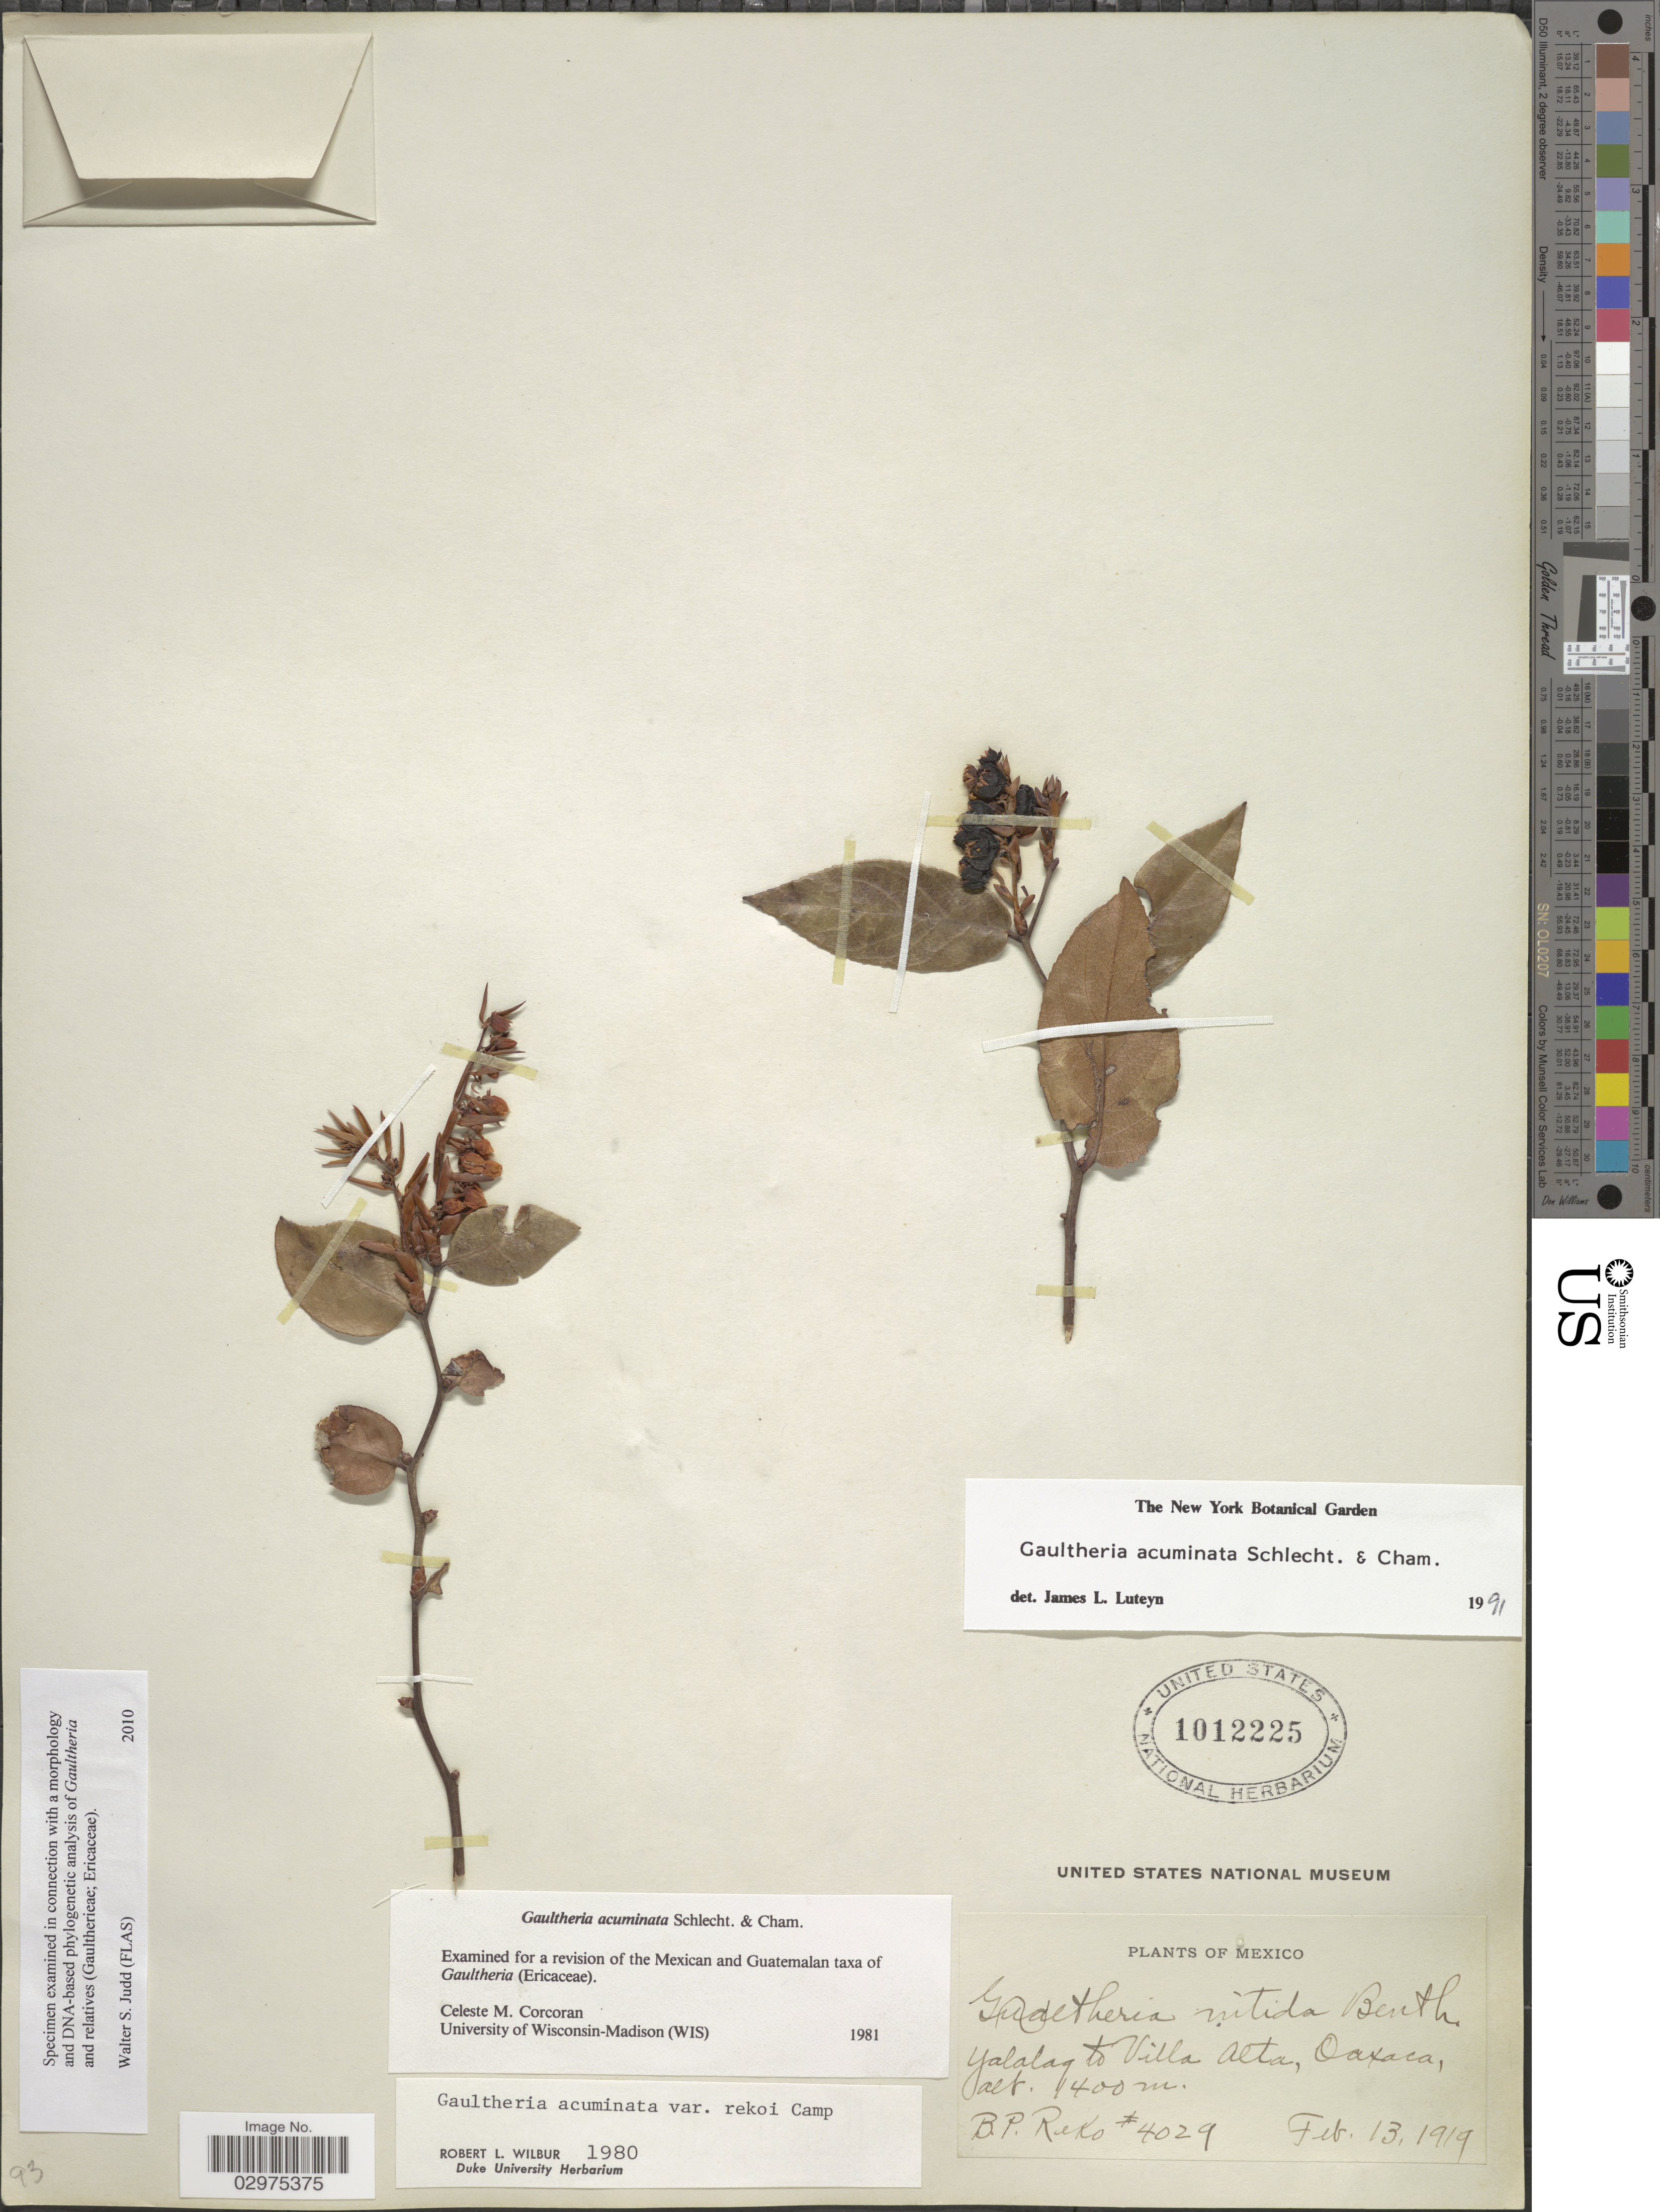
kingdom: Plantae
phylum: Tracheophyta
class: Magnoliopsida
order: Ericales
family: Ericaceae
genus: Gaultheria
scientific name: Gaultheria acuminata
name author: Schltdl. & Cham.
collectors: B. P. Reko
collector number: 4029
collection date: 1919-02-13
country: Mexico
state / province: Oaxaca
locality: Yalalag to Villa Alta.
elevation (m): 1400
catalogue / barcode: US 1012225